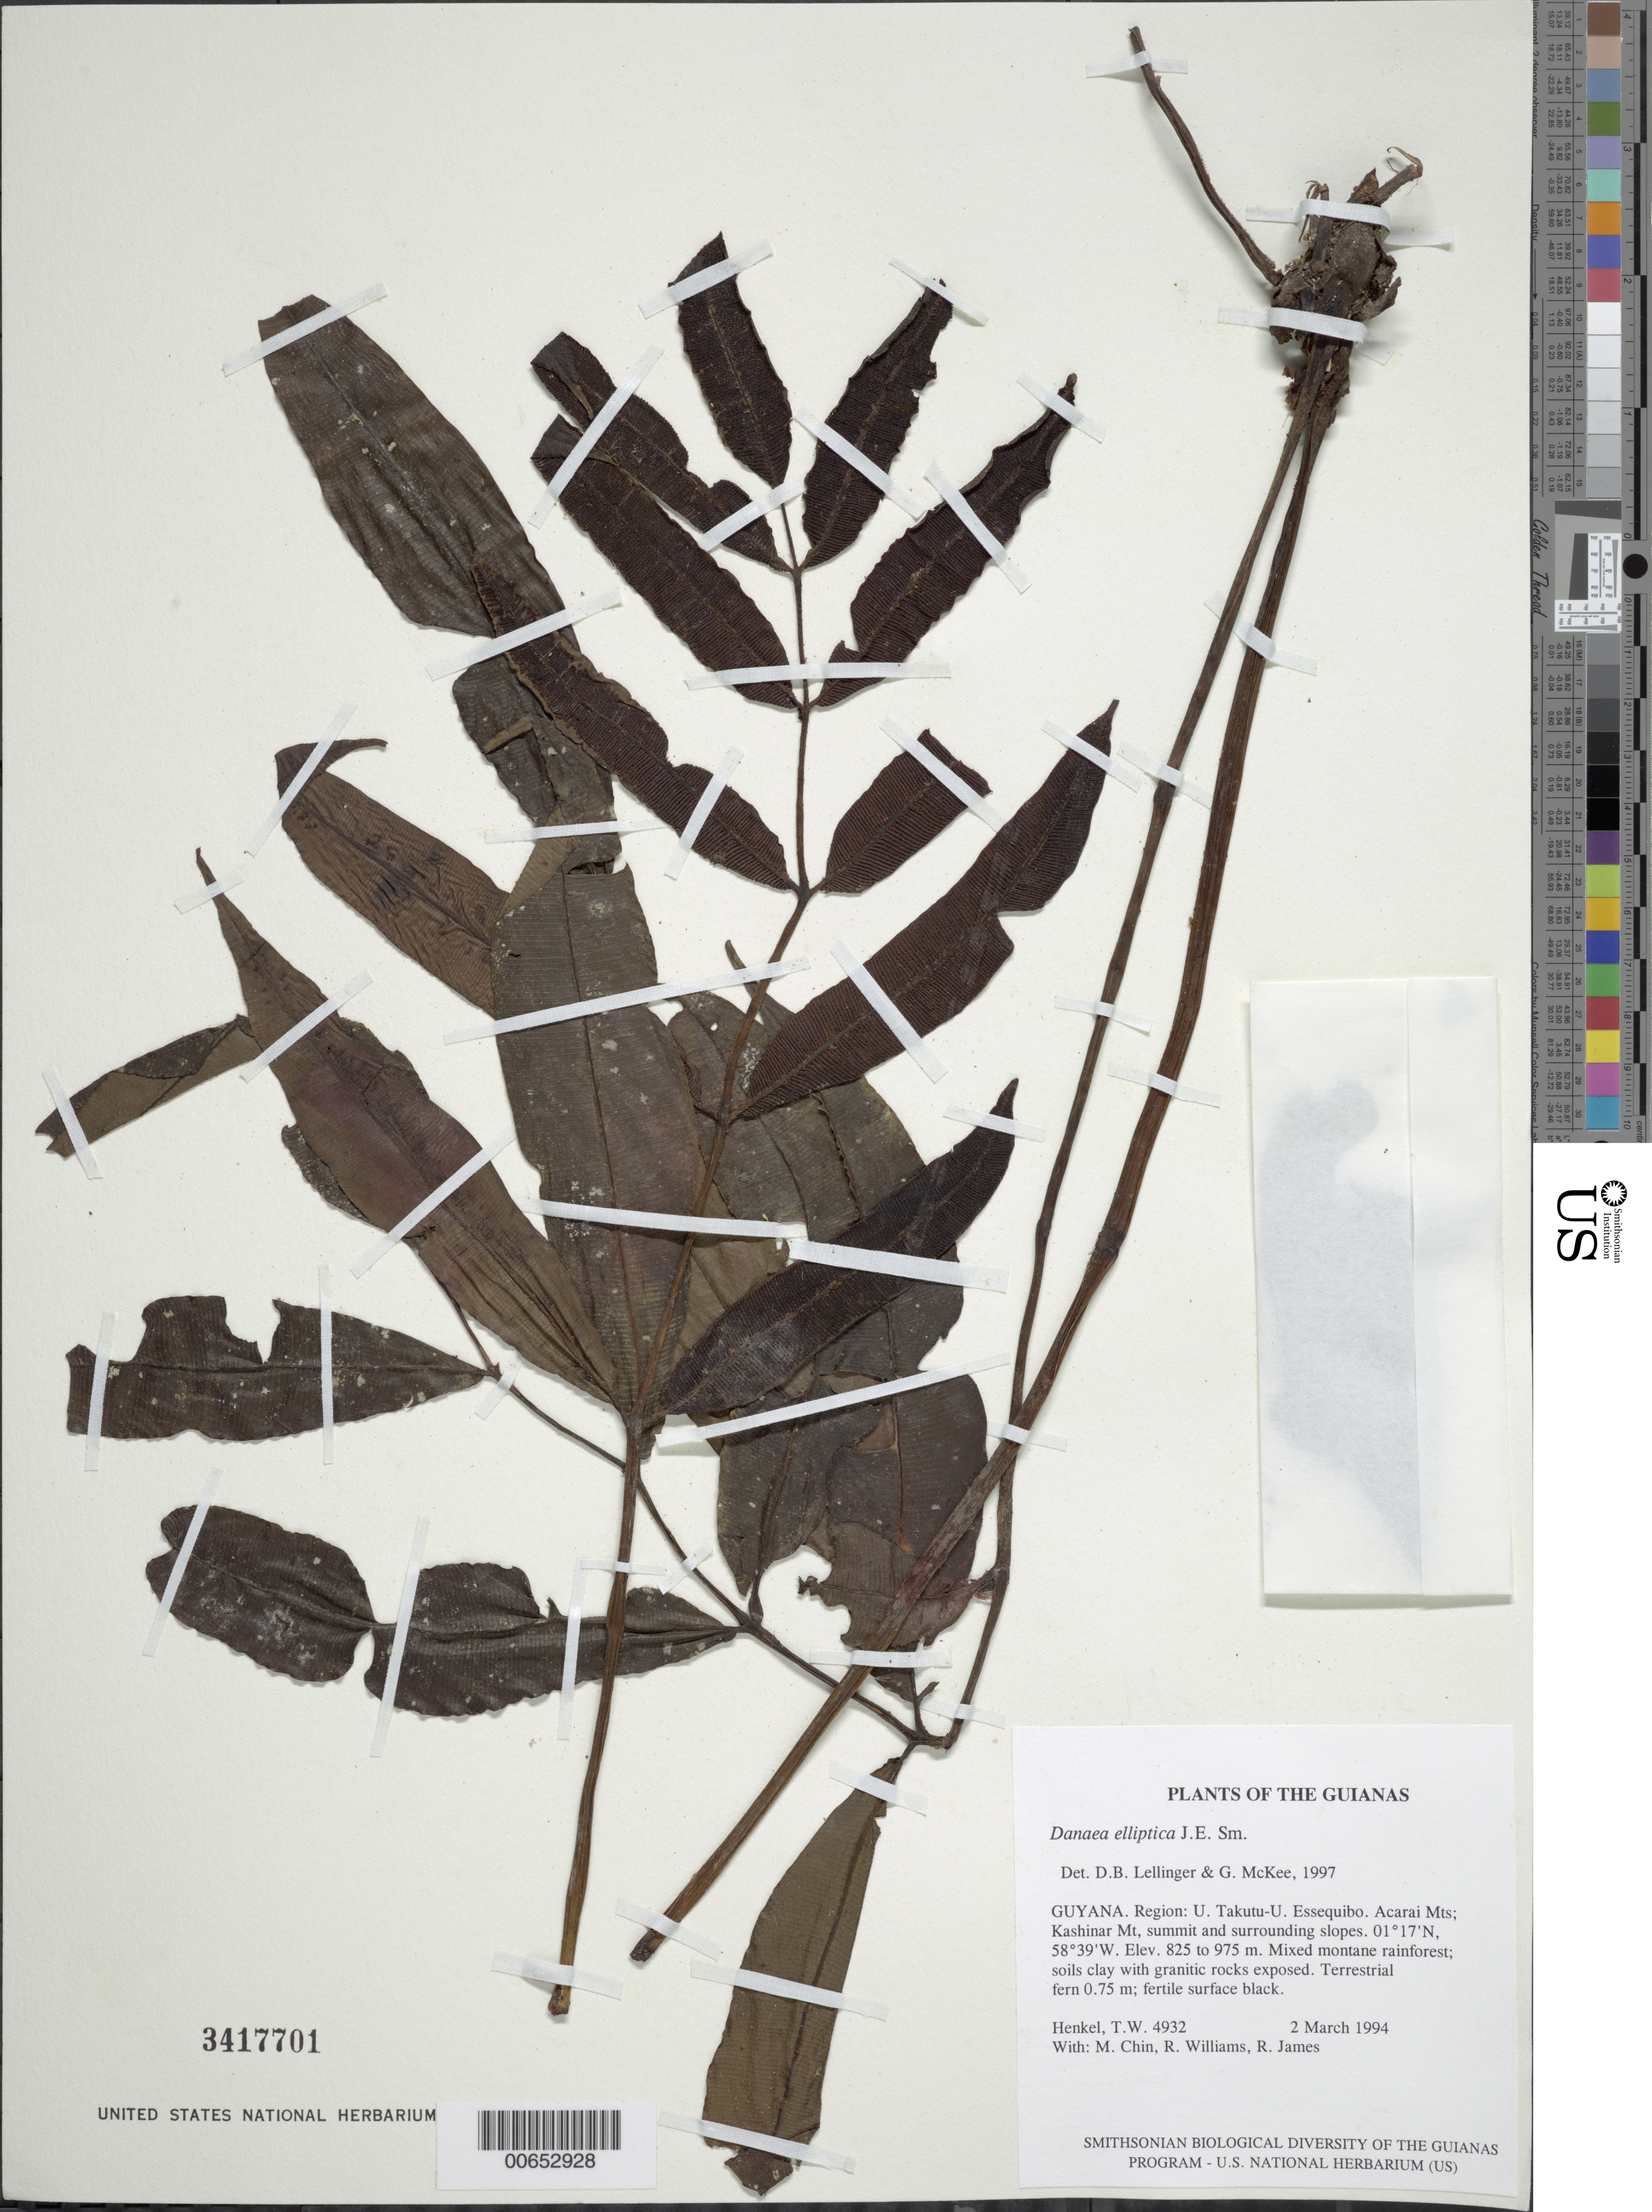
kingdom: Plantae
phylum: Tracheophyta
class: Polypodiopsida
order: Marattiales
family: Marattiaceae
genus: Danaea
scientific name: Danaea elliptica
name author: Sm.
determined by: Lellinger, D. B.; McKee, G. S.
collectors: T. Henkel, M. Chin, R. Williams & R. James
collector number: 4932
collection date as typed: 2 March 1994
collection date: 1994-03-02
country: Guyana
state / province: U. Takutu-U. Essequibo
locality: Acarai Mts; Kashinar Mt, summit and surrounding slopes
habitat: Mixed montane rainforest; soils clay with granitic rocks exposed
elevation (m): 825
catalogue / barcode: US 3417701